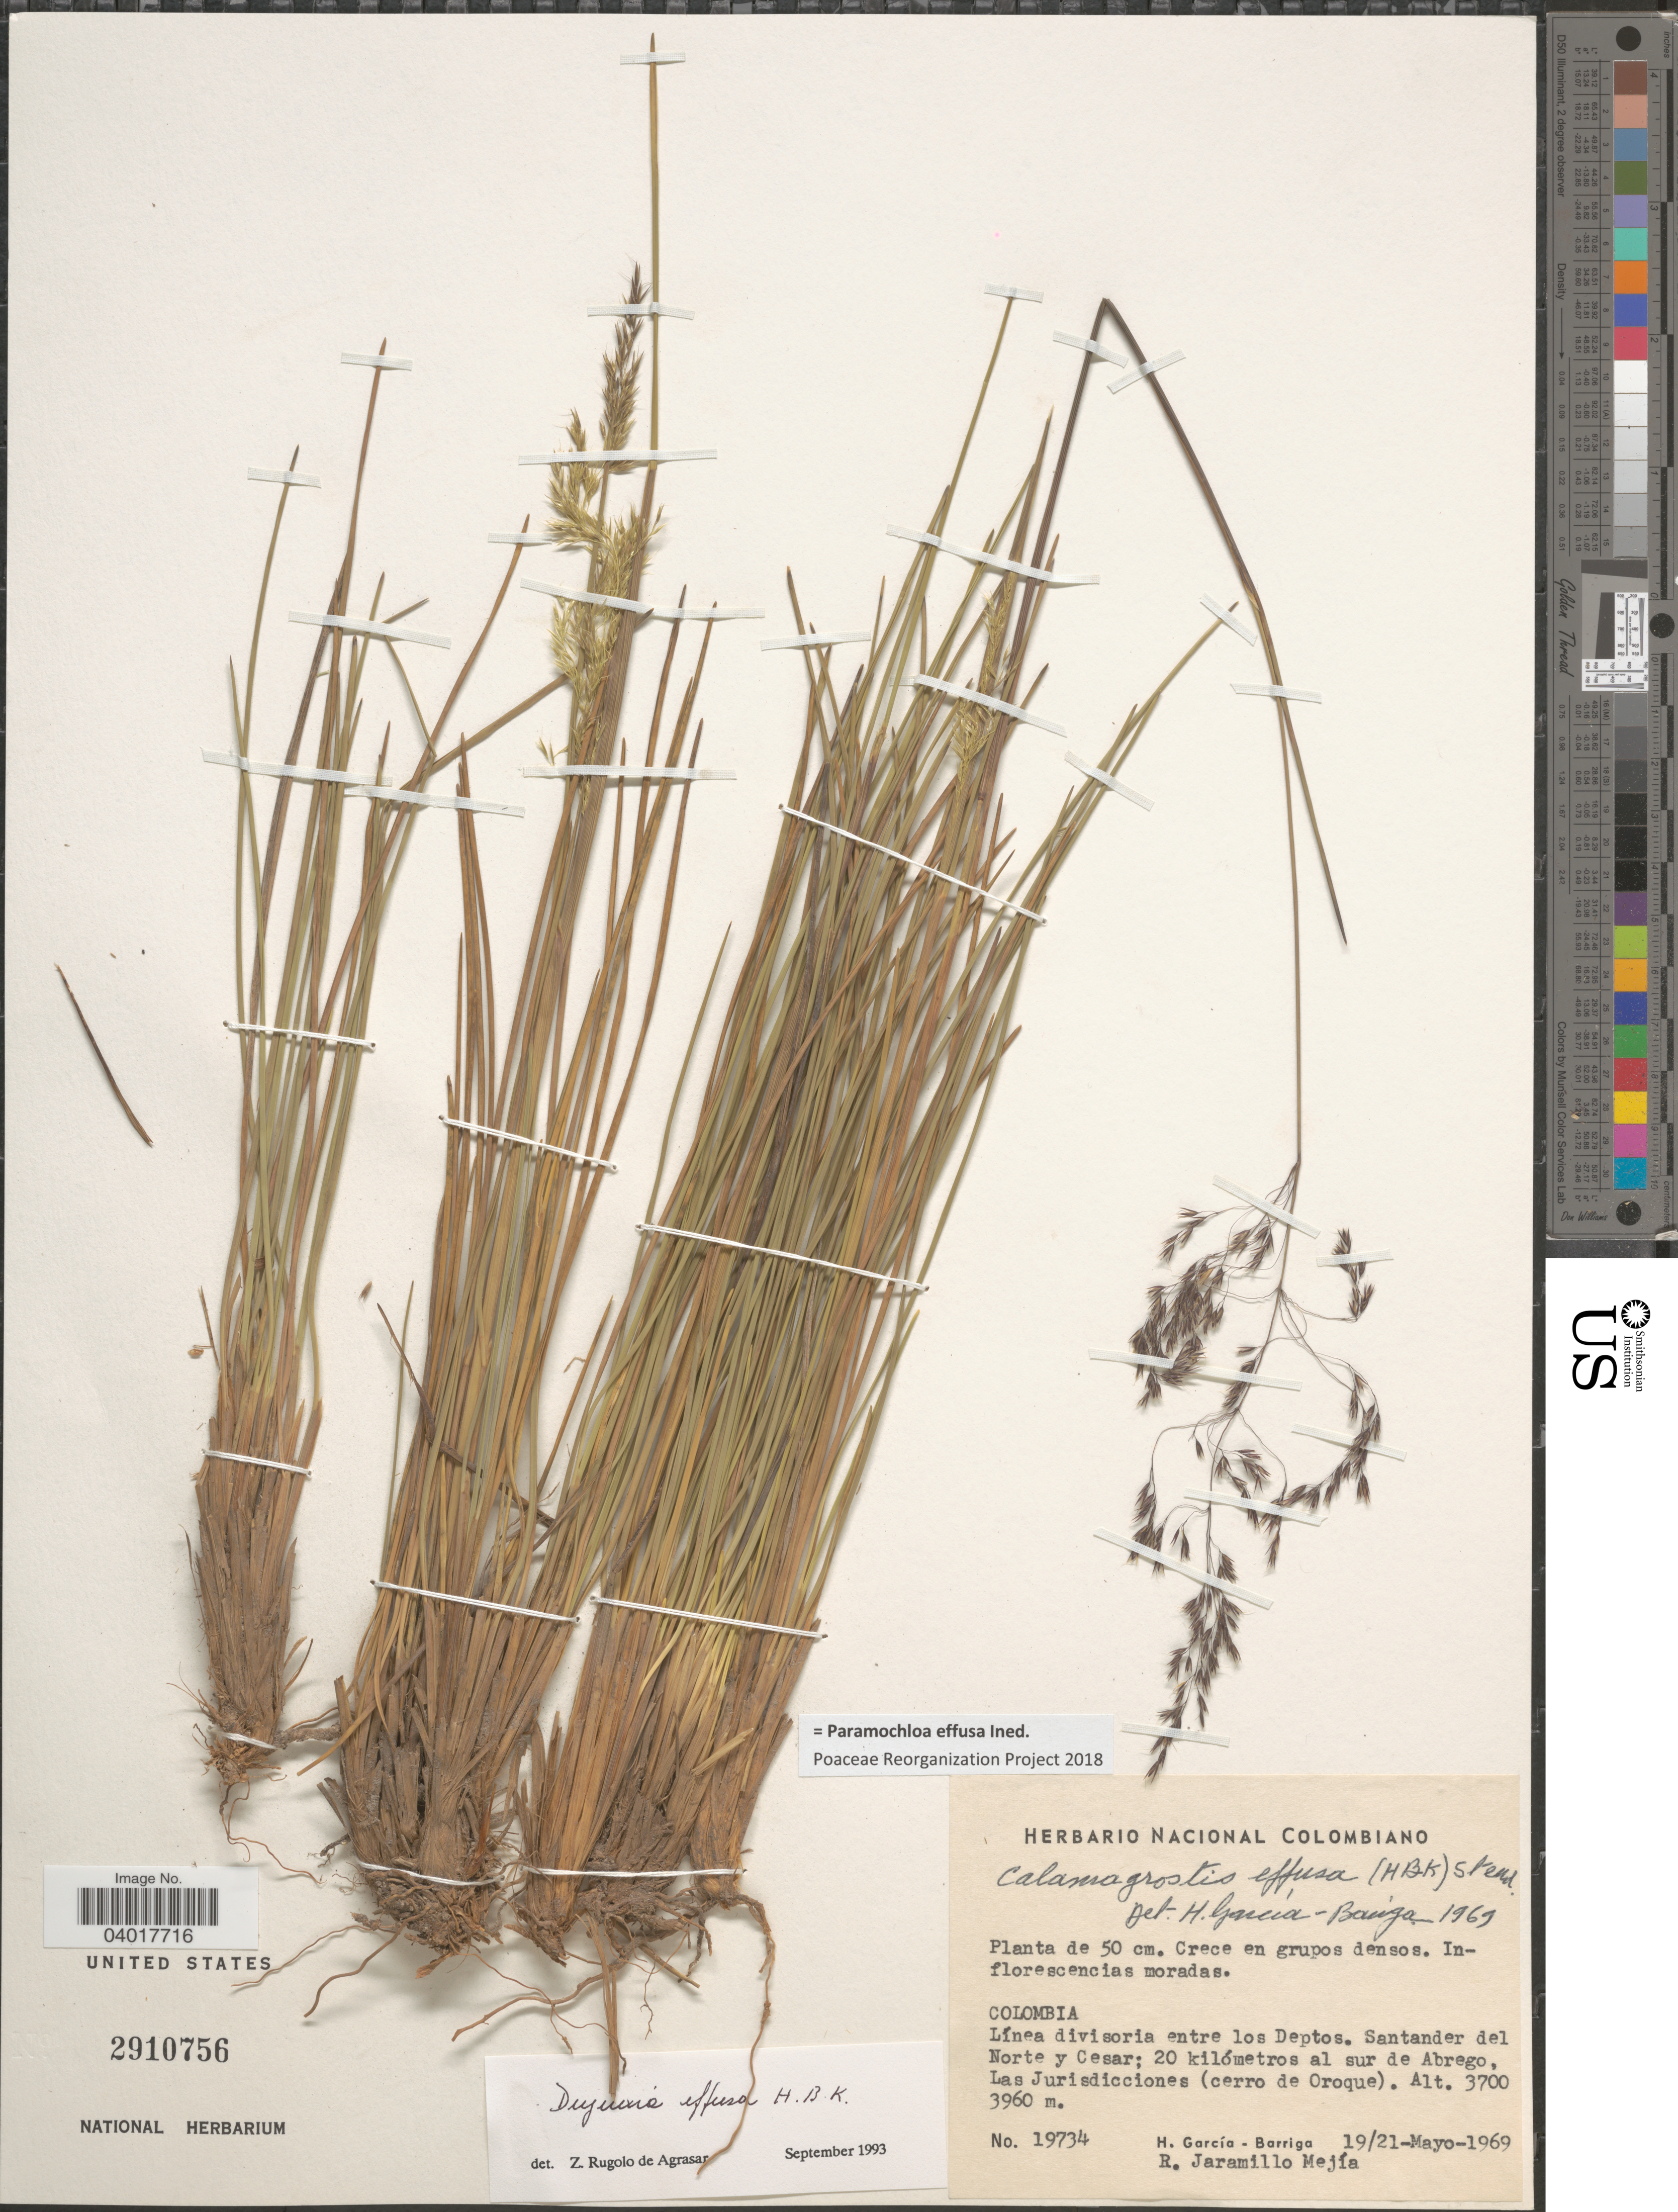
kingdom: Plantae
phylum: Tracheophyta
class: Liliopsida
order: Poales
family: Poaceae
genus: Paramochloa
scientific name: Paramochloa effusa ined.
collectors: H. García Barriga & R. Jaramillo M.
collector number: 19734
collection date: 1969-05-19/1969-05-21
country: Colombia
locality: Línea divisoria entre los Deptos. Santander del Norte y Cesar; 20 kilómetros al sur de Abrego, Las Jurisdicciones (cerro de Oroque).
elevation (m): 3700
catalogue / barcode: US 2910756